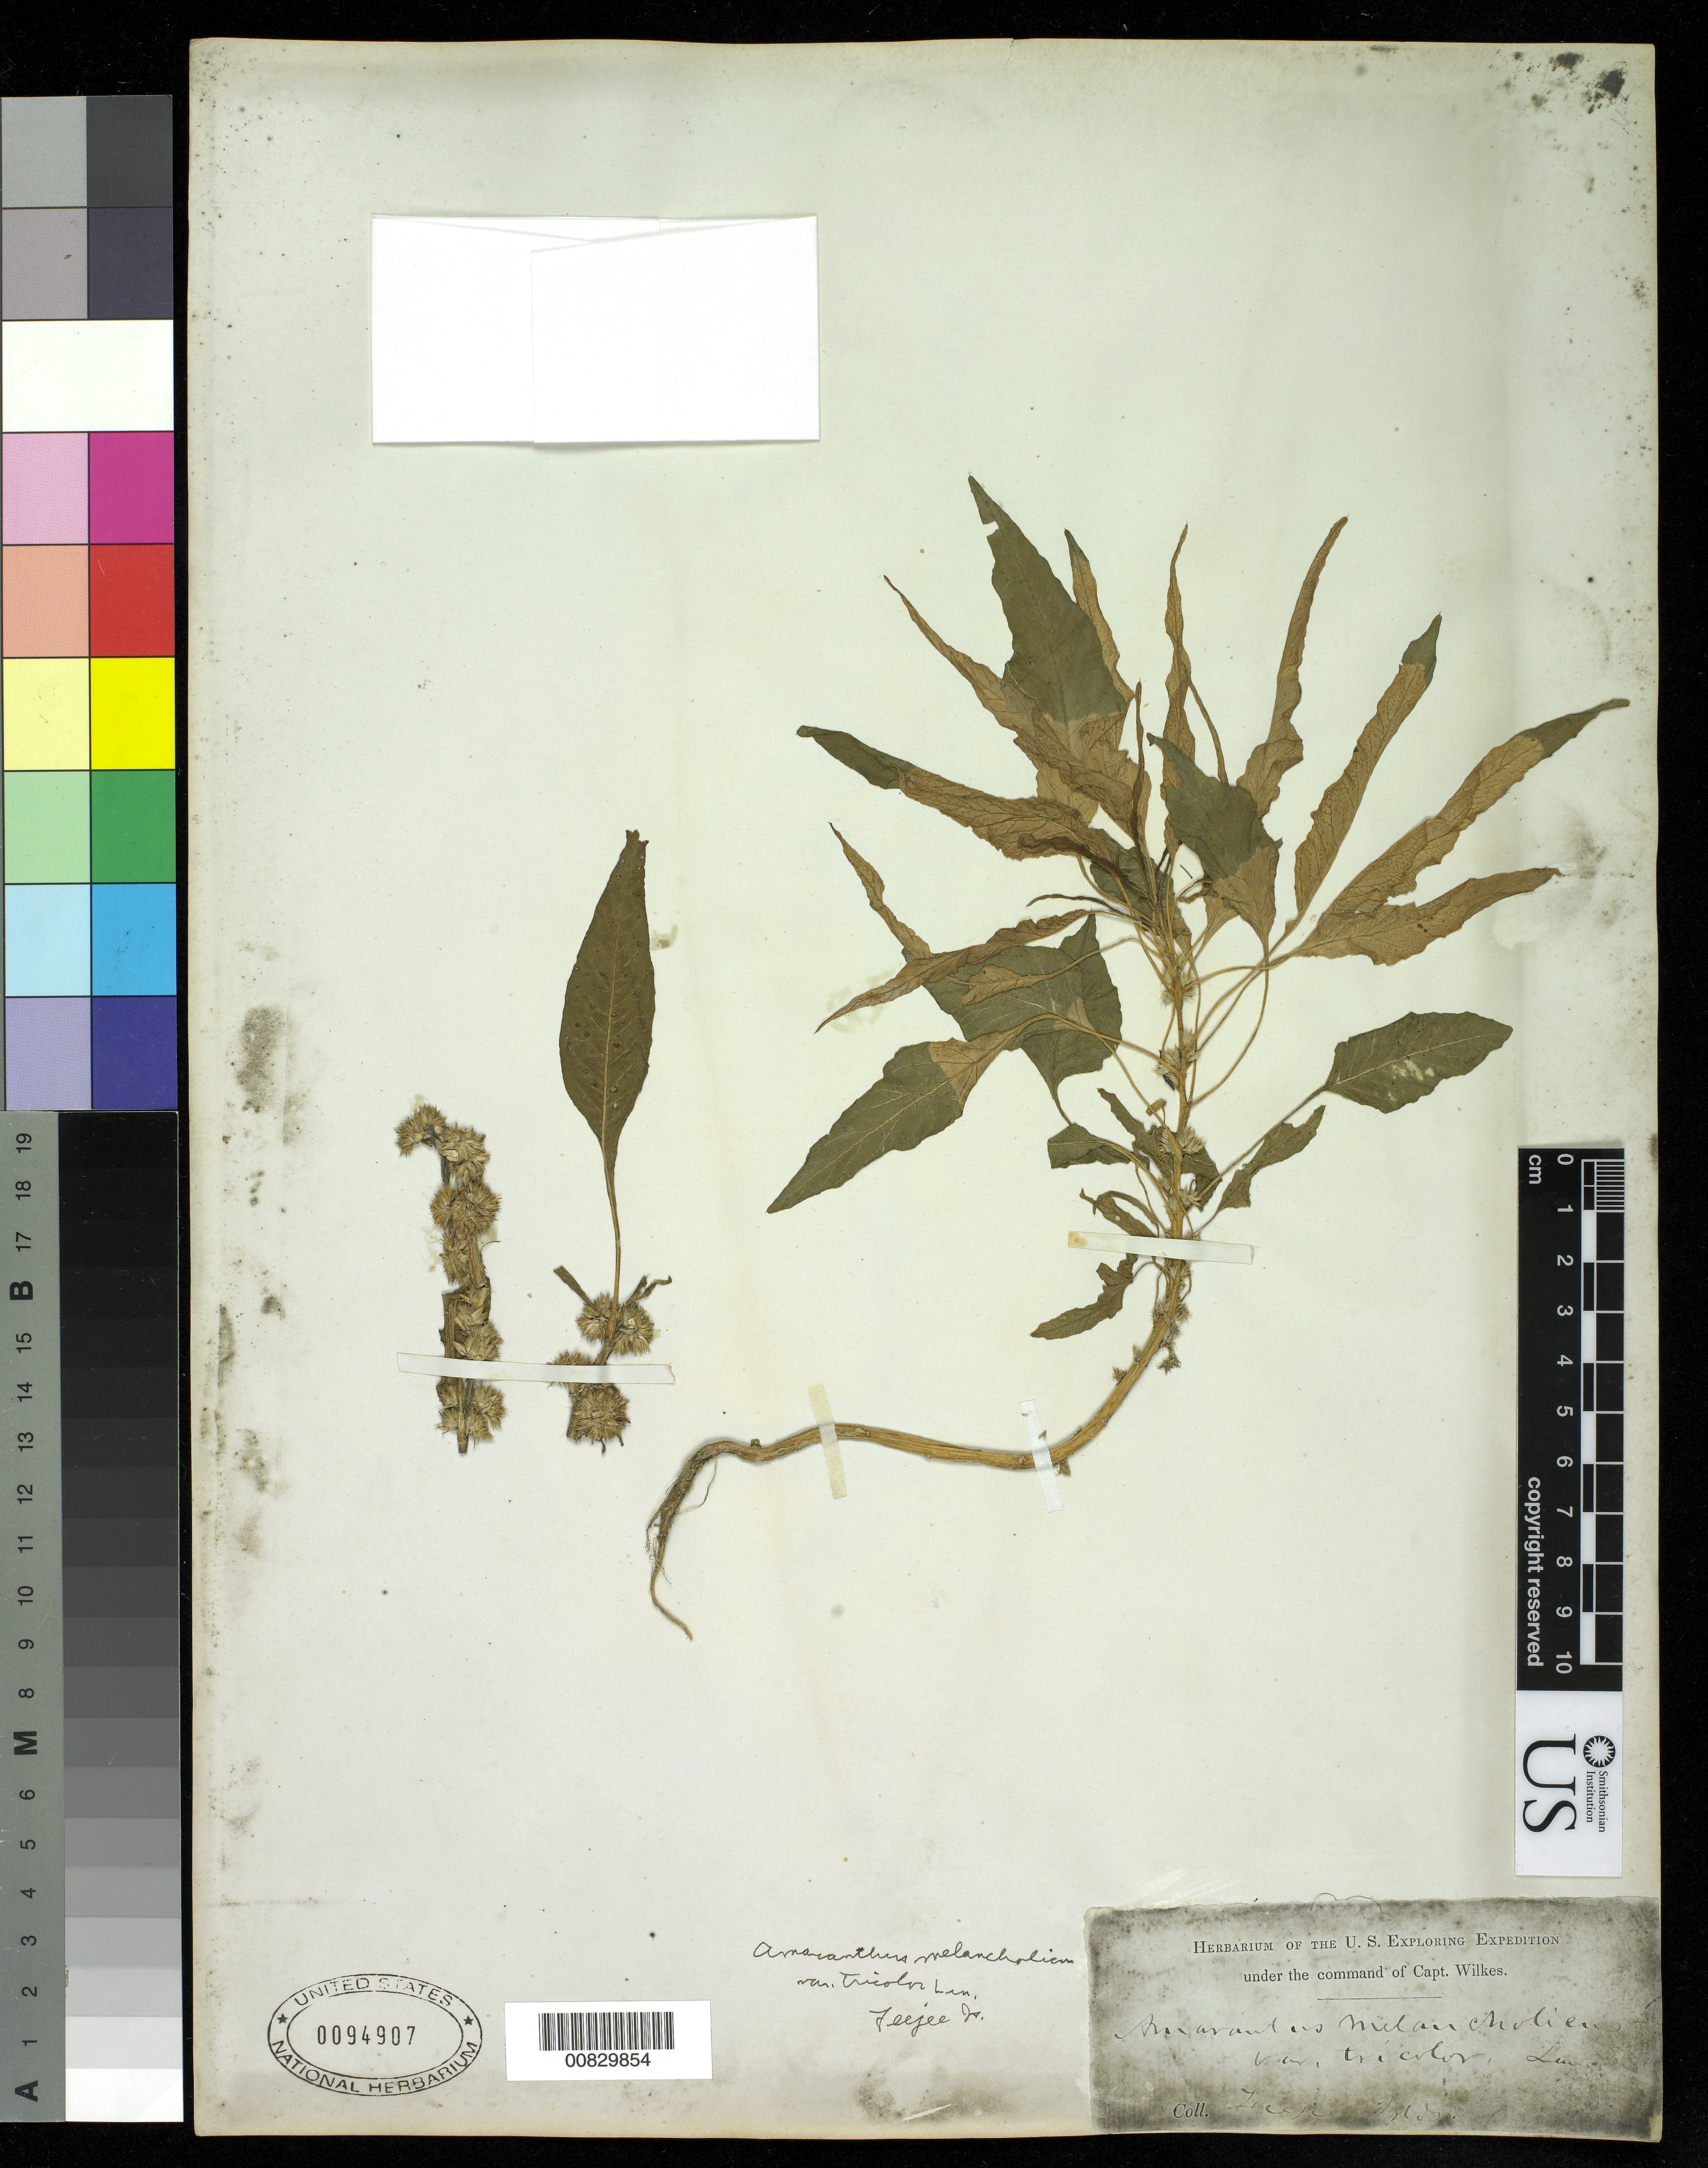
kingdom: Plantae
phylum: Tracheophyta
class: Magnoliopsida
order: Caryophyllales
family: Amaranthaceae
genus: Amaranthus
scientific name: Amaranthus tricolor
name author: L.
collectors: Wilkes Explor. Exped.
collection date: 1838/1842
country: Fiji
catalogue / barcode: US 94907